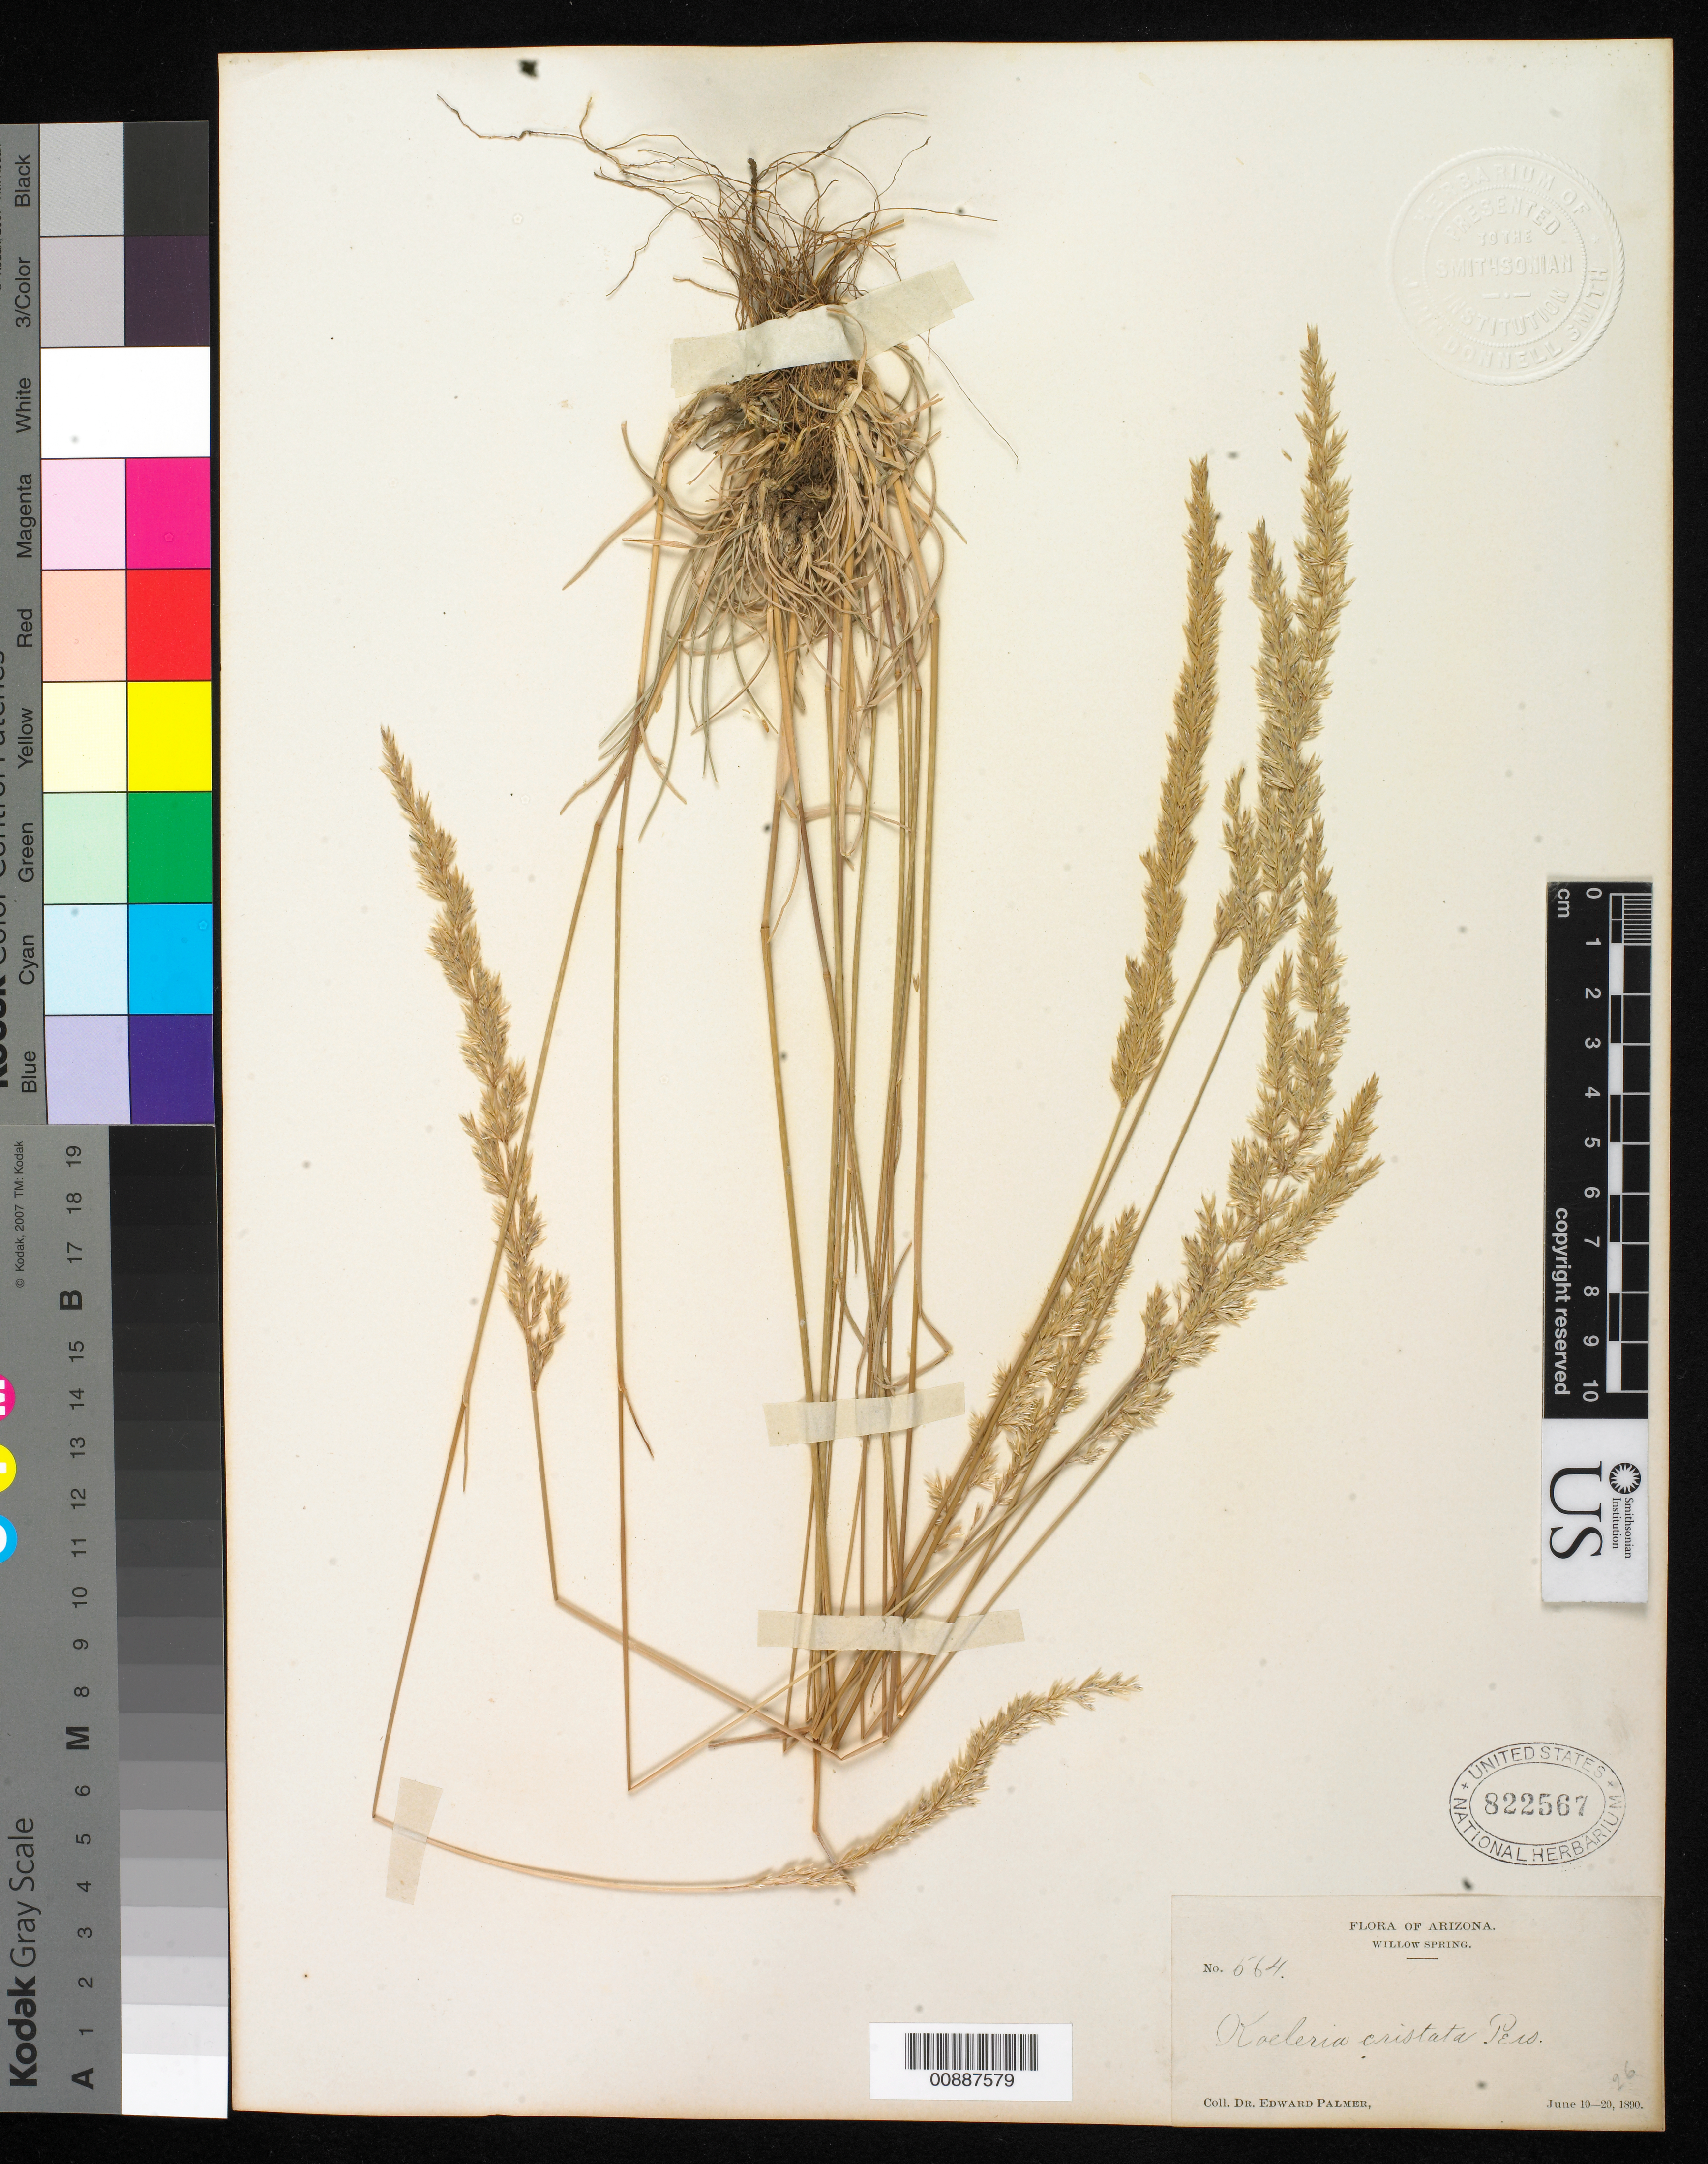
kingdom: Plantae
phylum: Tracheophyta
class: Liliopsida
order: Poales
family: Poaceae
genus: Koeleria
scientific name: Koeleria pyramidata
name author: (Lam.) P. Beauv.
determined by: Poaceae Reorganization Project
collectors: E. Palmer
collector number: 564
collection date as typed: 10 Jun 1890 to 20 Jun 1890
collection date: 1890-06-10/1890-06-20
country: United States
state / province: Arizona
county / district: Coconino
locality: Willow Spring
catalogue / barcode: US 822567